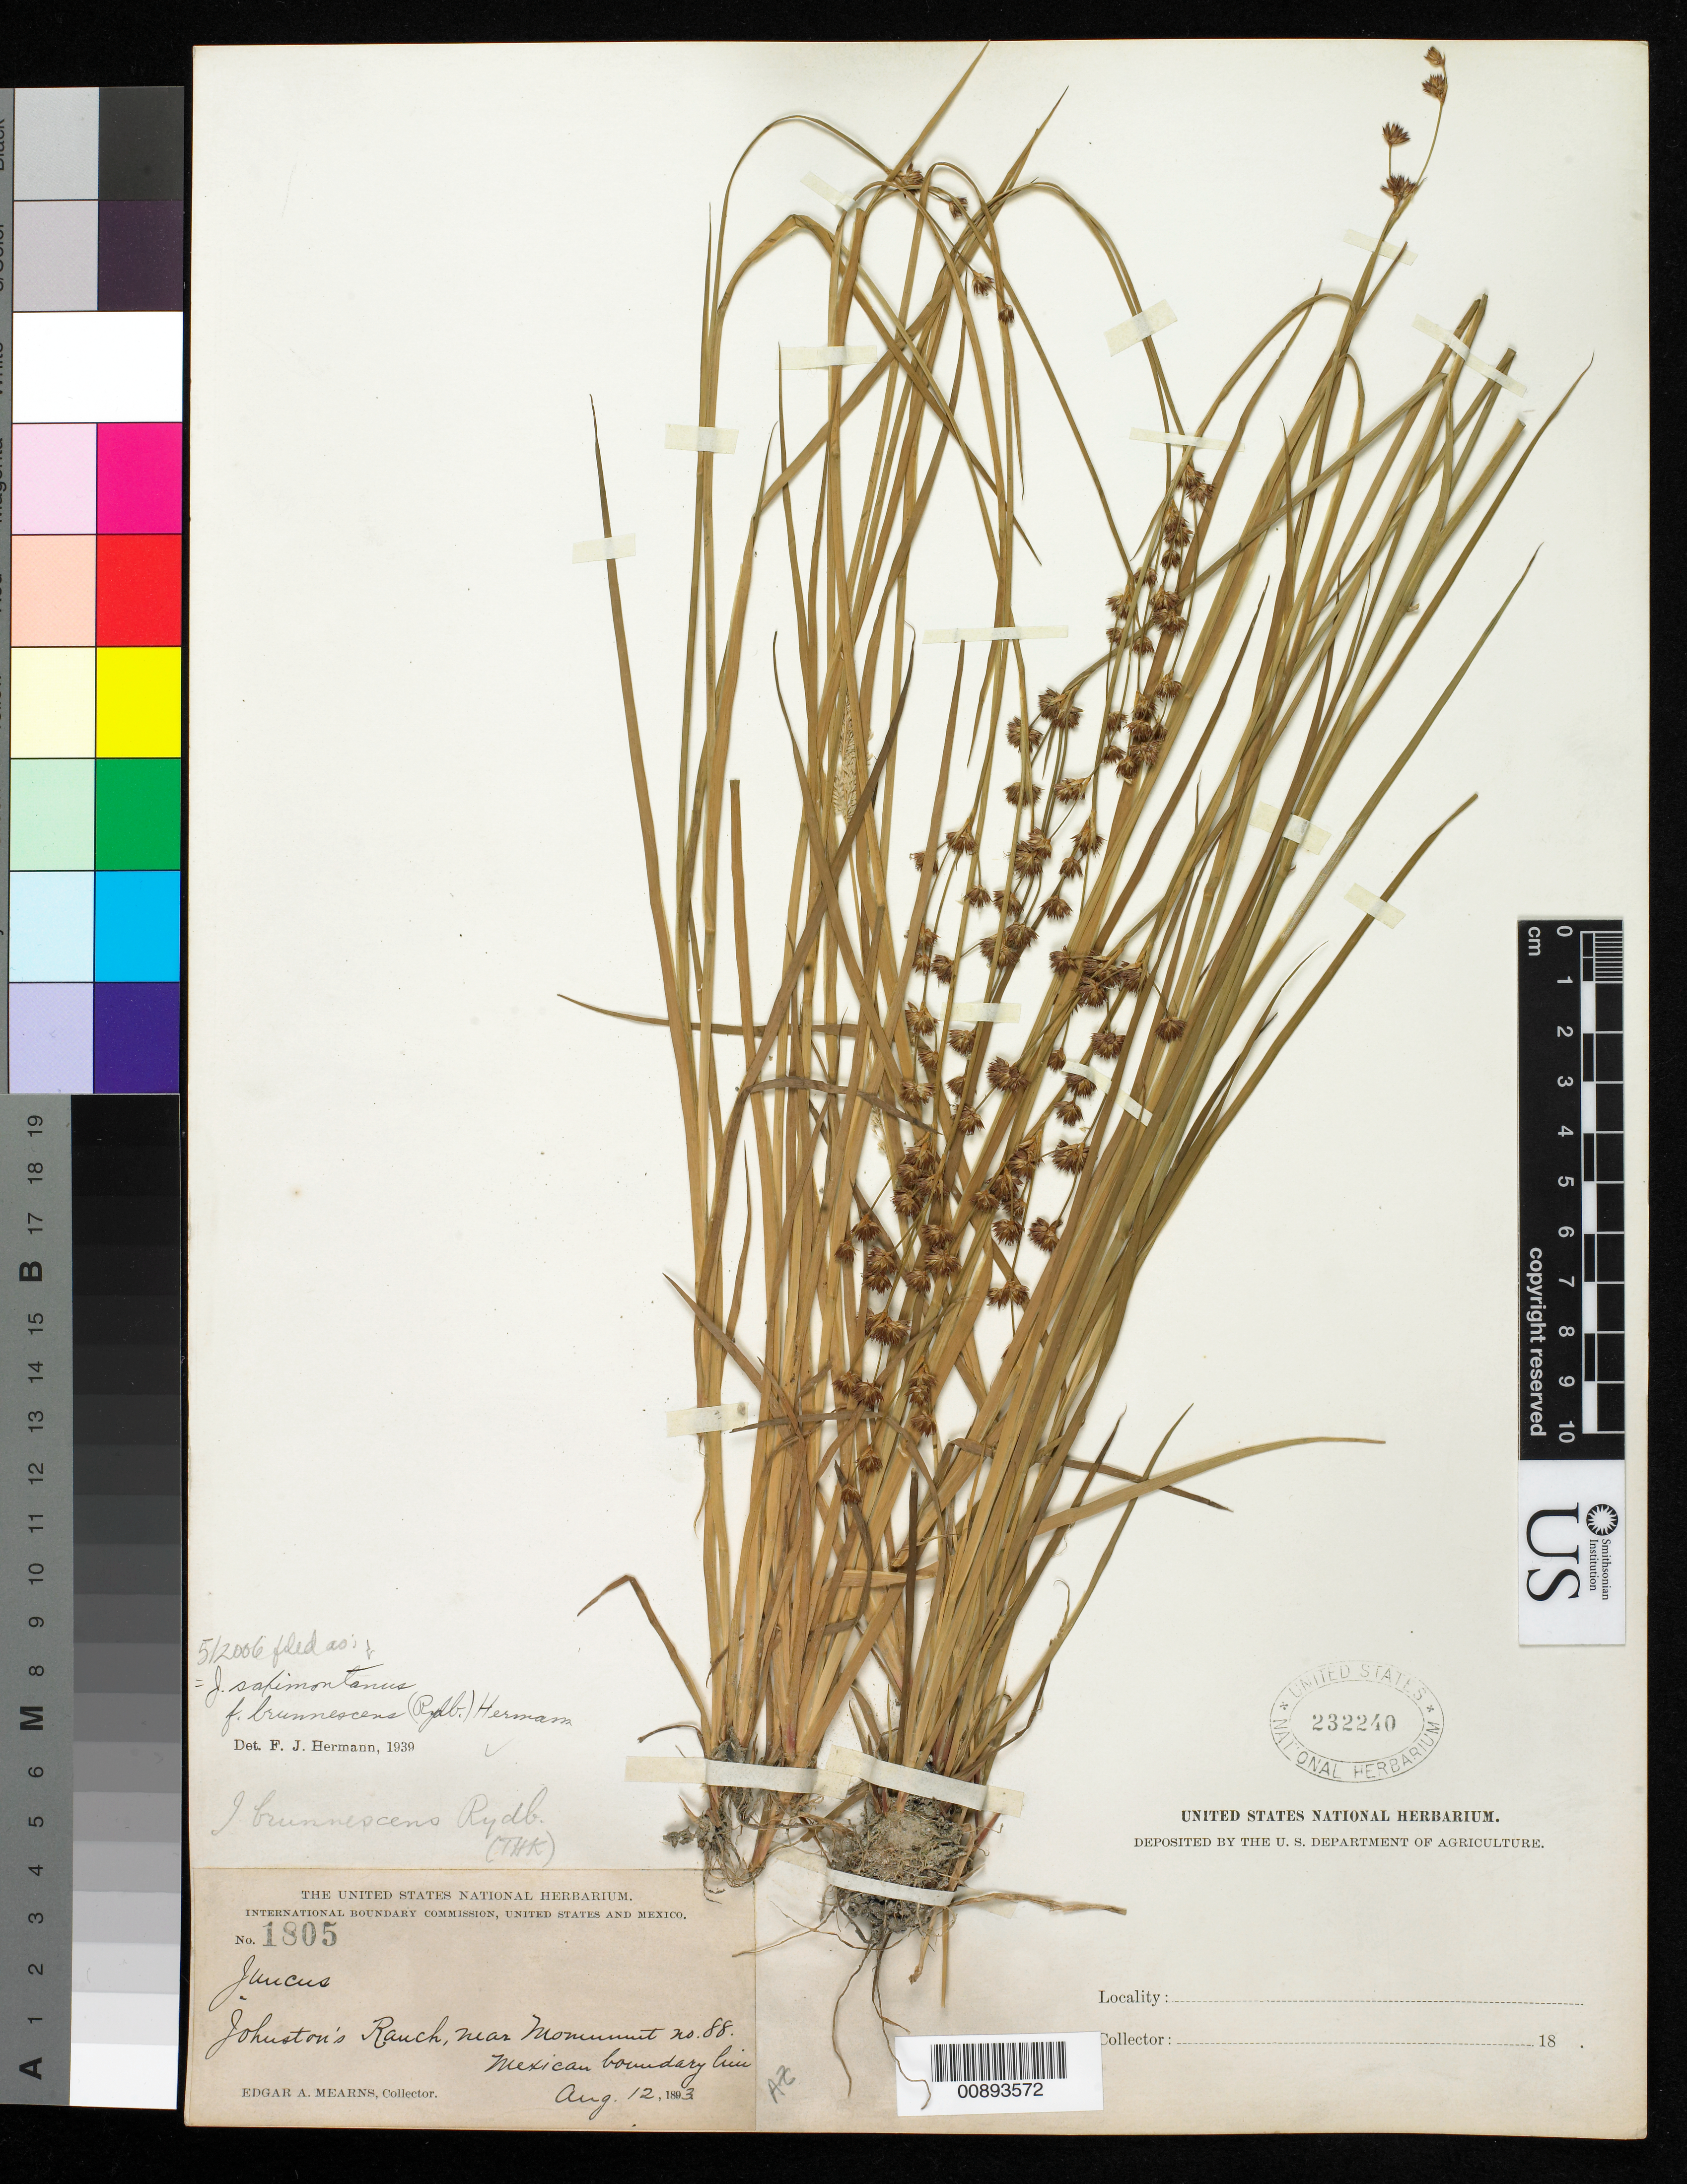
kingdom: Plantae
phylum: Tracheophyta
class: Liliopsida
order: Poales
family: Juncaceae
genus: Juncus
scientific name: Juncus saximontanus f. brunnescens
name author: (Rydb.) F.J. Herm.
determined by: Hermann, F. J.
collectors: E. A. Mearns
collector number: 1805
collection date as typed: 12 Aug 1893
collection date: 1893-08-12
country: United States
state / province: Arizona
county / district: Cochise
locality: Johnston's Ranch, near Monument no. 88. Mexican Boundary Line.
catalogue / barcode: US 232240